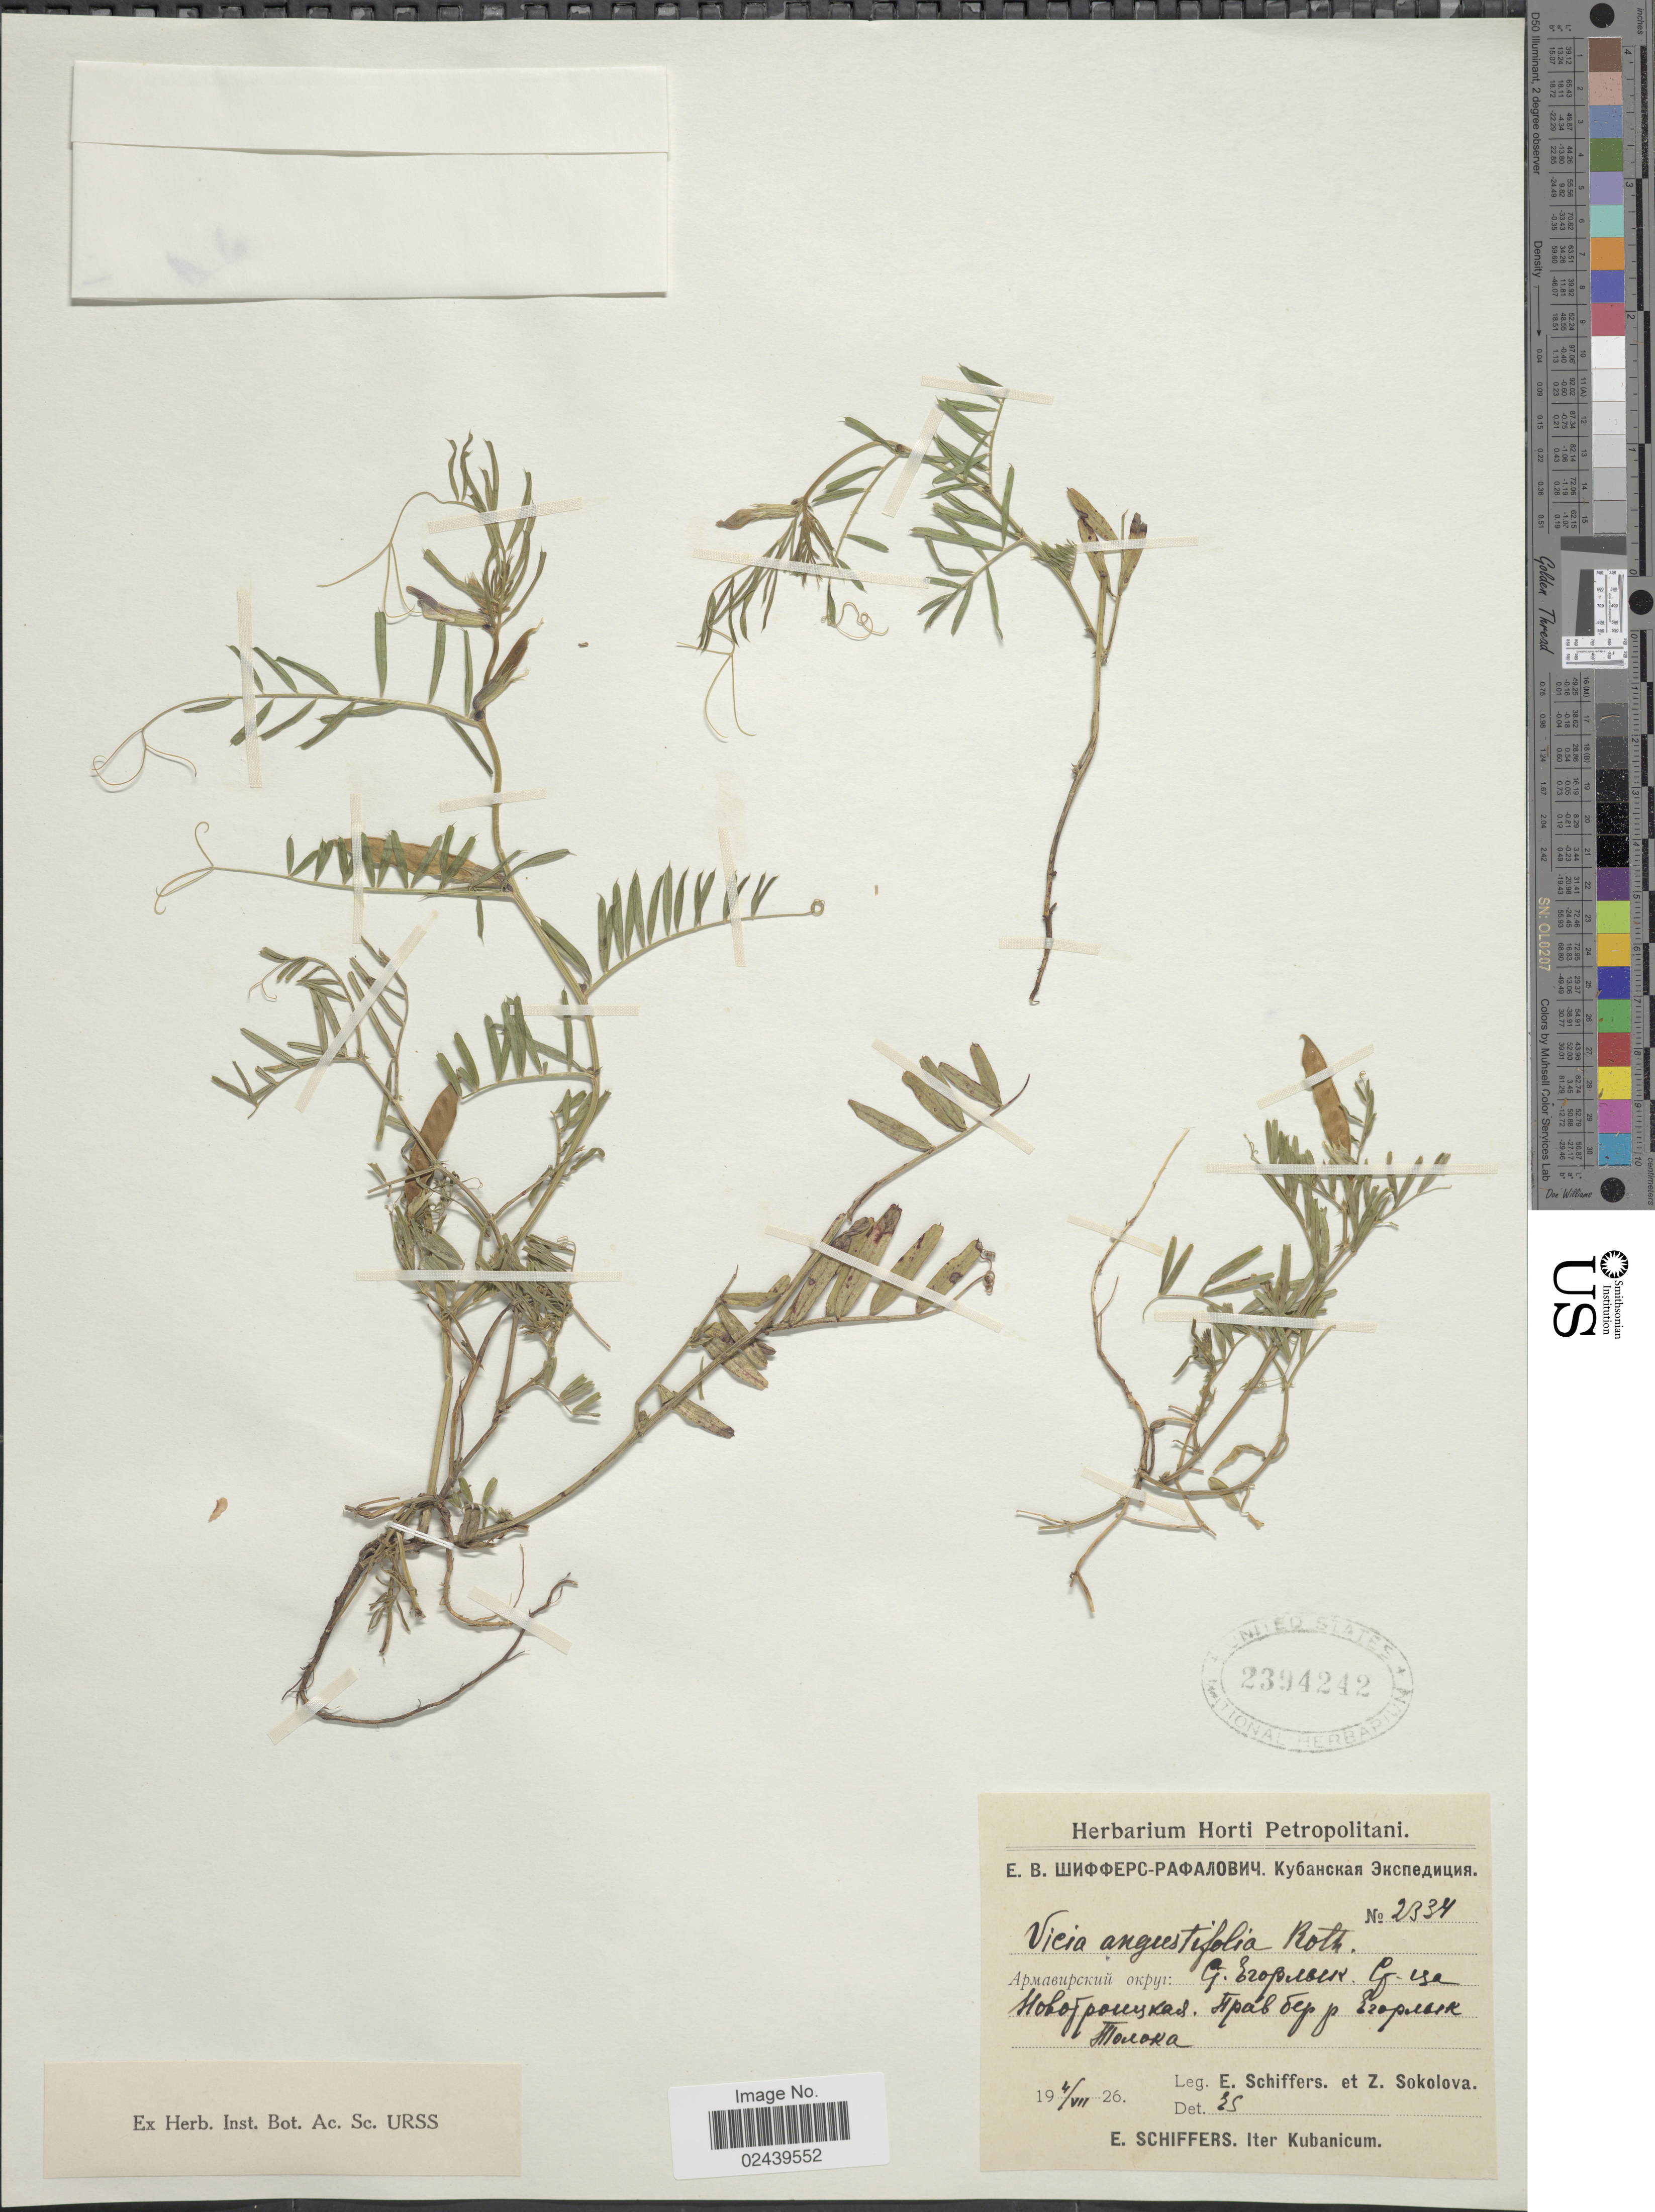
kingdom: Plantae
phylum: Tracheophyta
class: Magnoliopsida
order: Fabales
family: Fabaceae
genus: Vicia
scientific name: Vicia angustifolia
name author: L.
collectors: E. Schiffers & Z. Sokolova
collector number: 2334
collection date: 1926-07-04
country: Russian Federation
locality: Kubanicum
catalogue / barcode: US 2394242